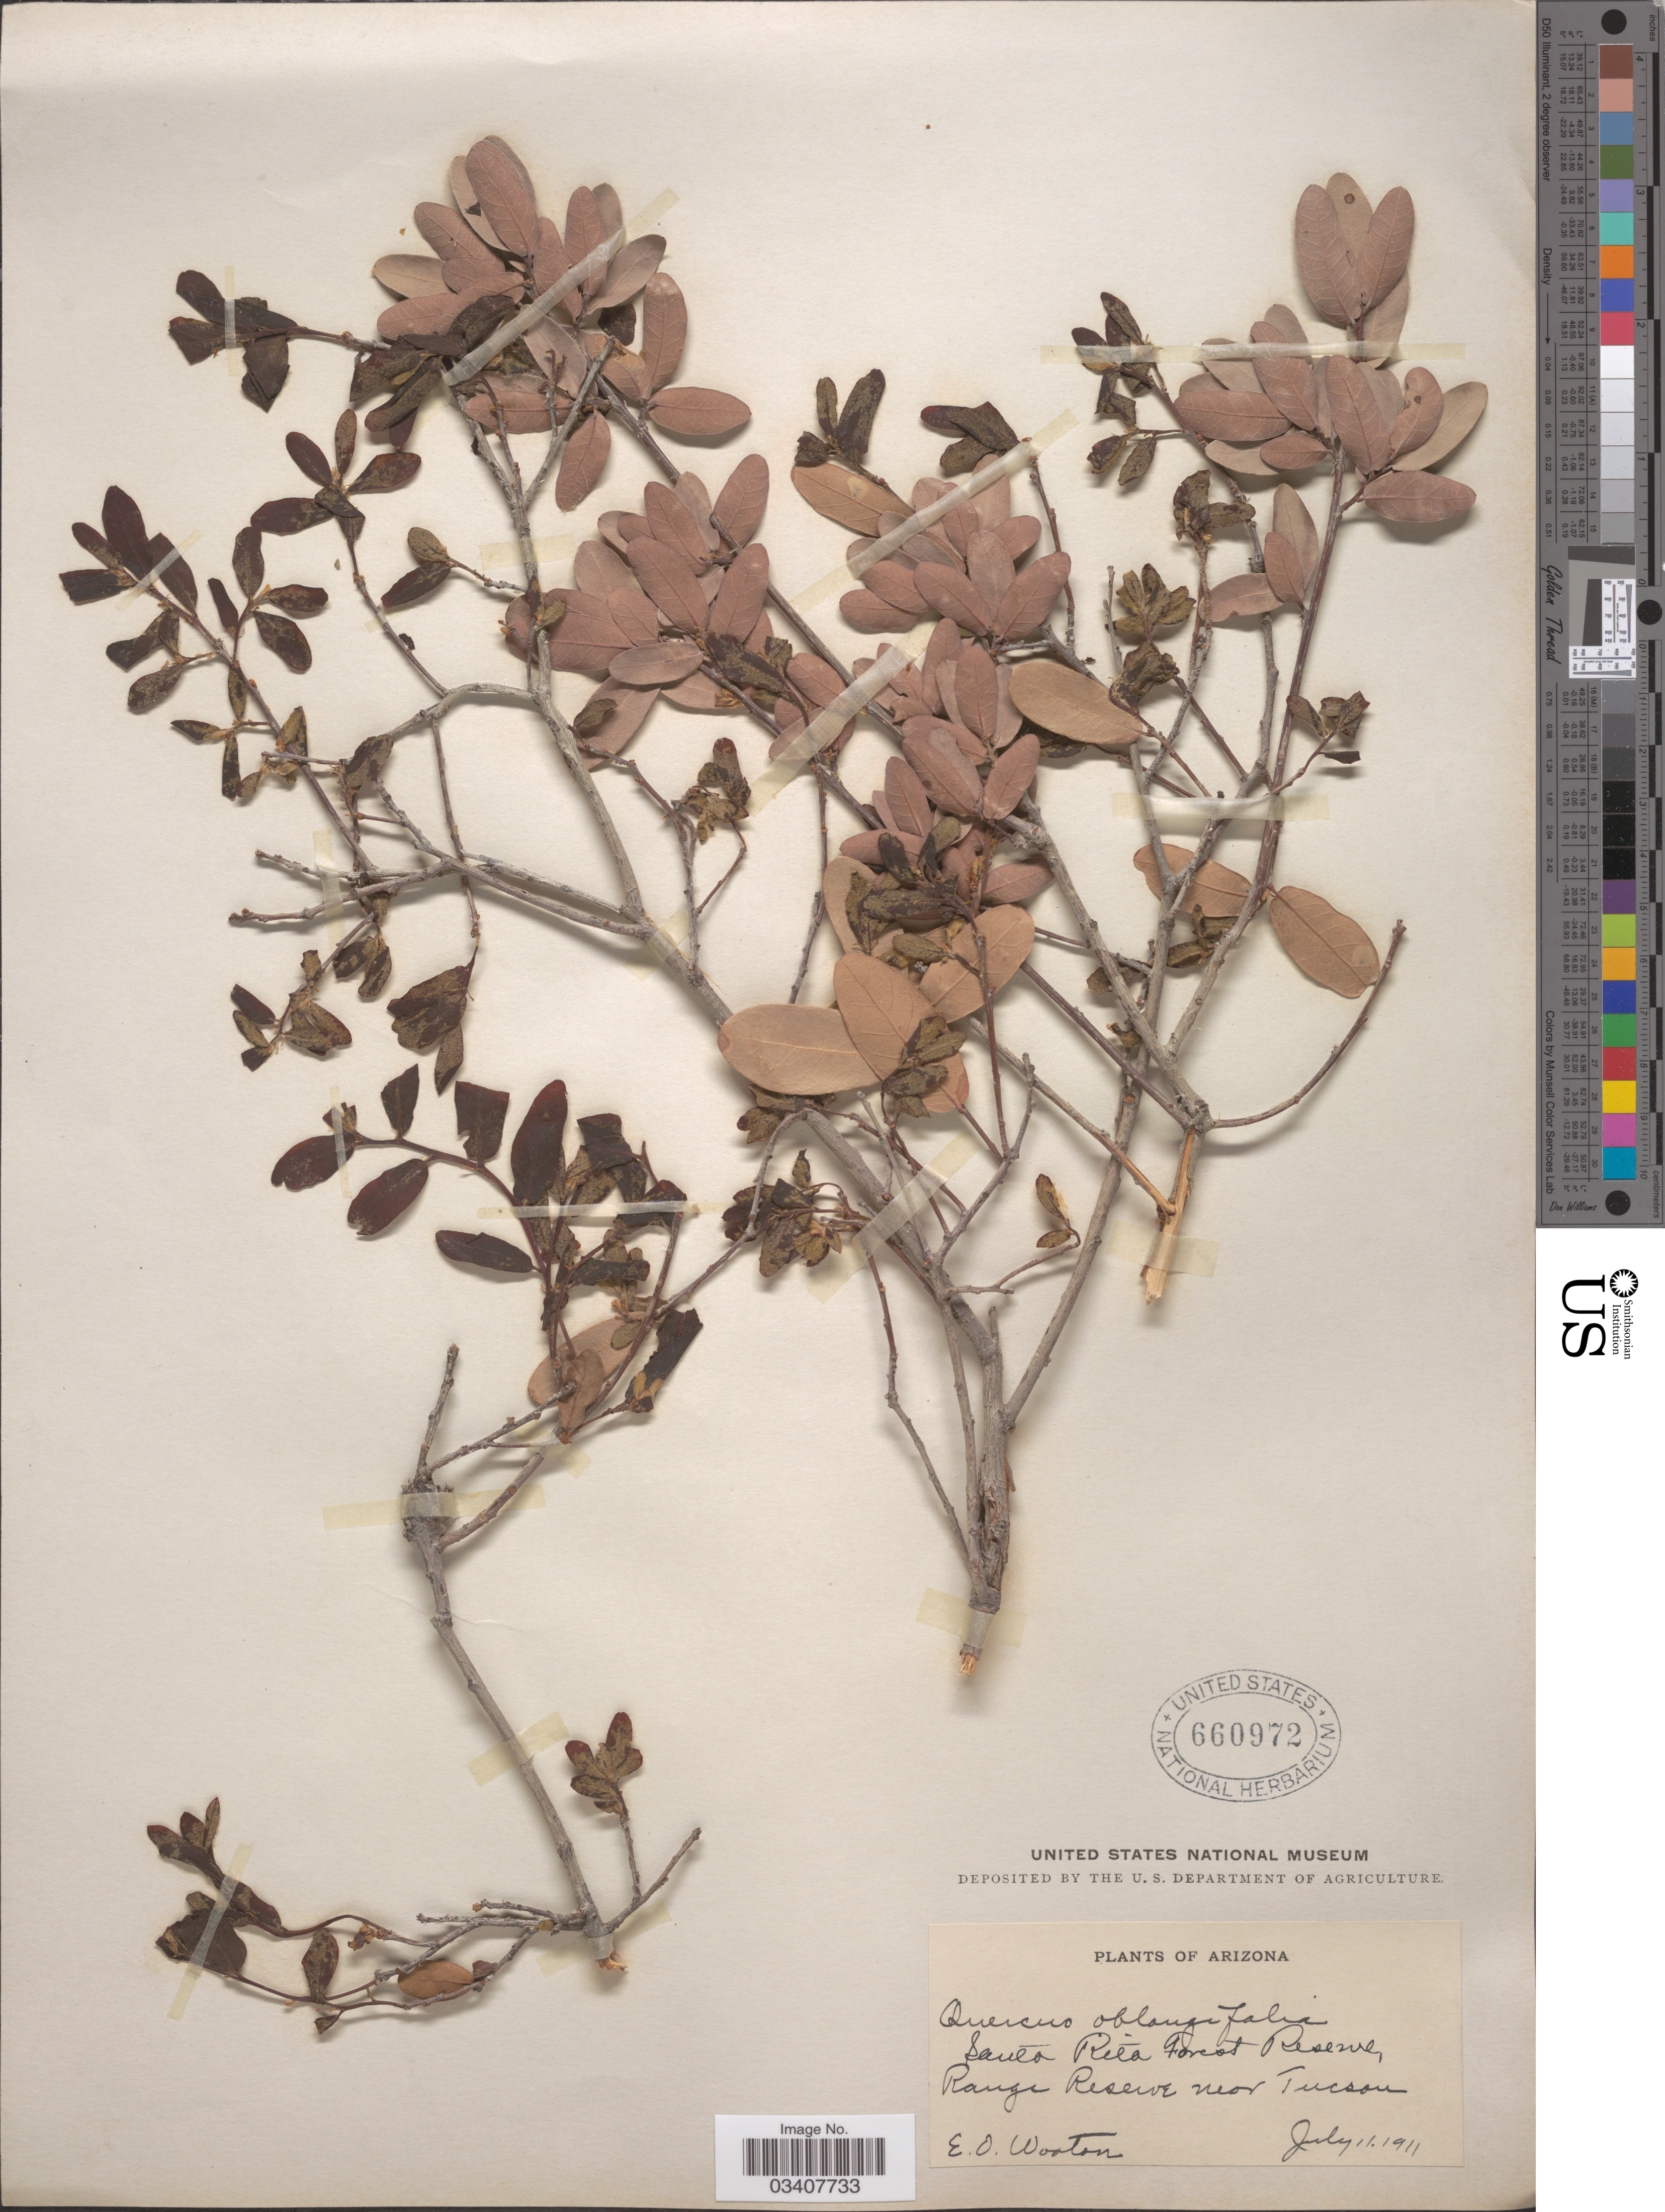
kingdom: Plantae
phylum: Tracheophyta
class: Magnoliopsida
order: Fagales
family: Fagaceae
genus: Quercus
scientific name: Quercus oblongifolia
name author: Torr.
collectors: E. O. Wooton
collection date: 1911-07-11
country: United States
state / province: Arizona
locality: Santa Rita Forest Reserve, Range Reserve near Tucson.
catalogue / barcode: US 660972